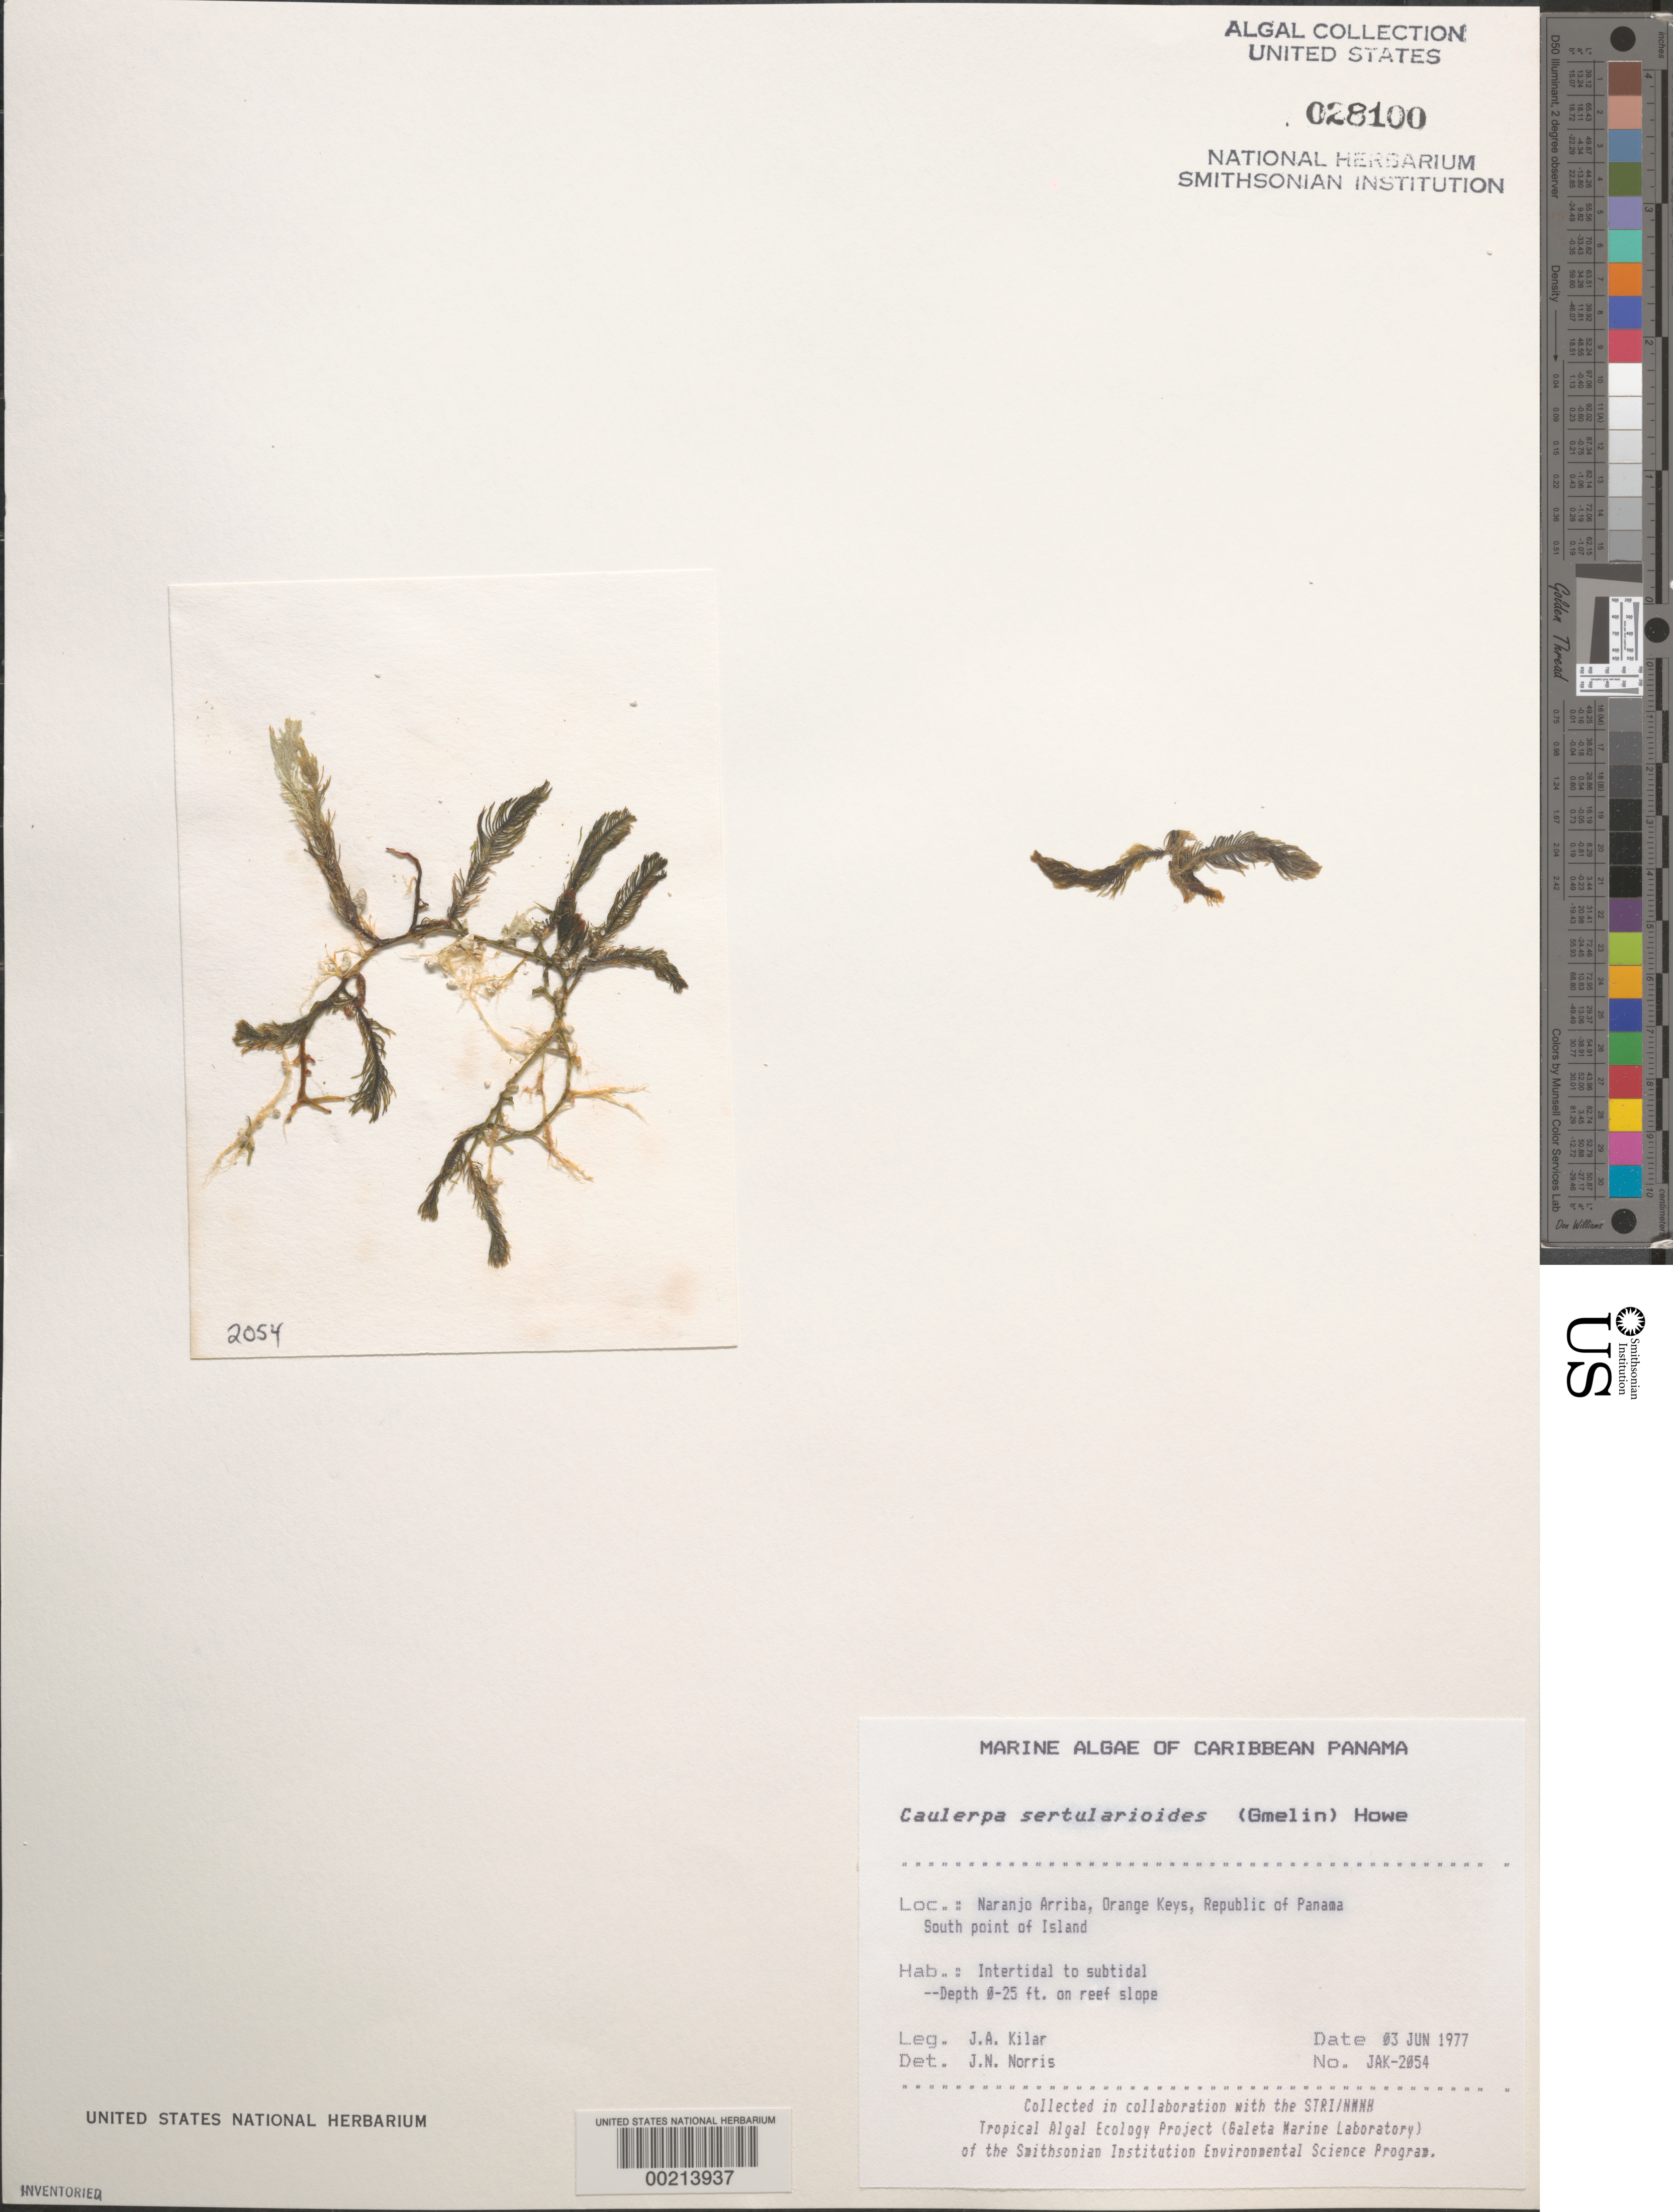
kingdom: Plantae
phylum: Chlorophyta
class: Ulvophyceae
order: Bryopsidales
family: Caulerpaceae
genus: Caulerpa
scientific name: Caulerpa sertularioides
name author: (S.G. Gmel.) M. Howe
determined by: Norris, James N.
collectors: J. A. Kilar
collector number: JAK-2054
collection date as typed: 03 Jun 1977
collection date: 1977-06-03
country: Panama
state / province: Colón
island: Naranjo Abajo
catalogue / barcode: US 28100